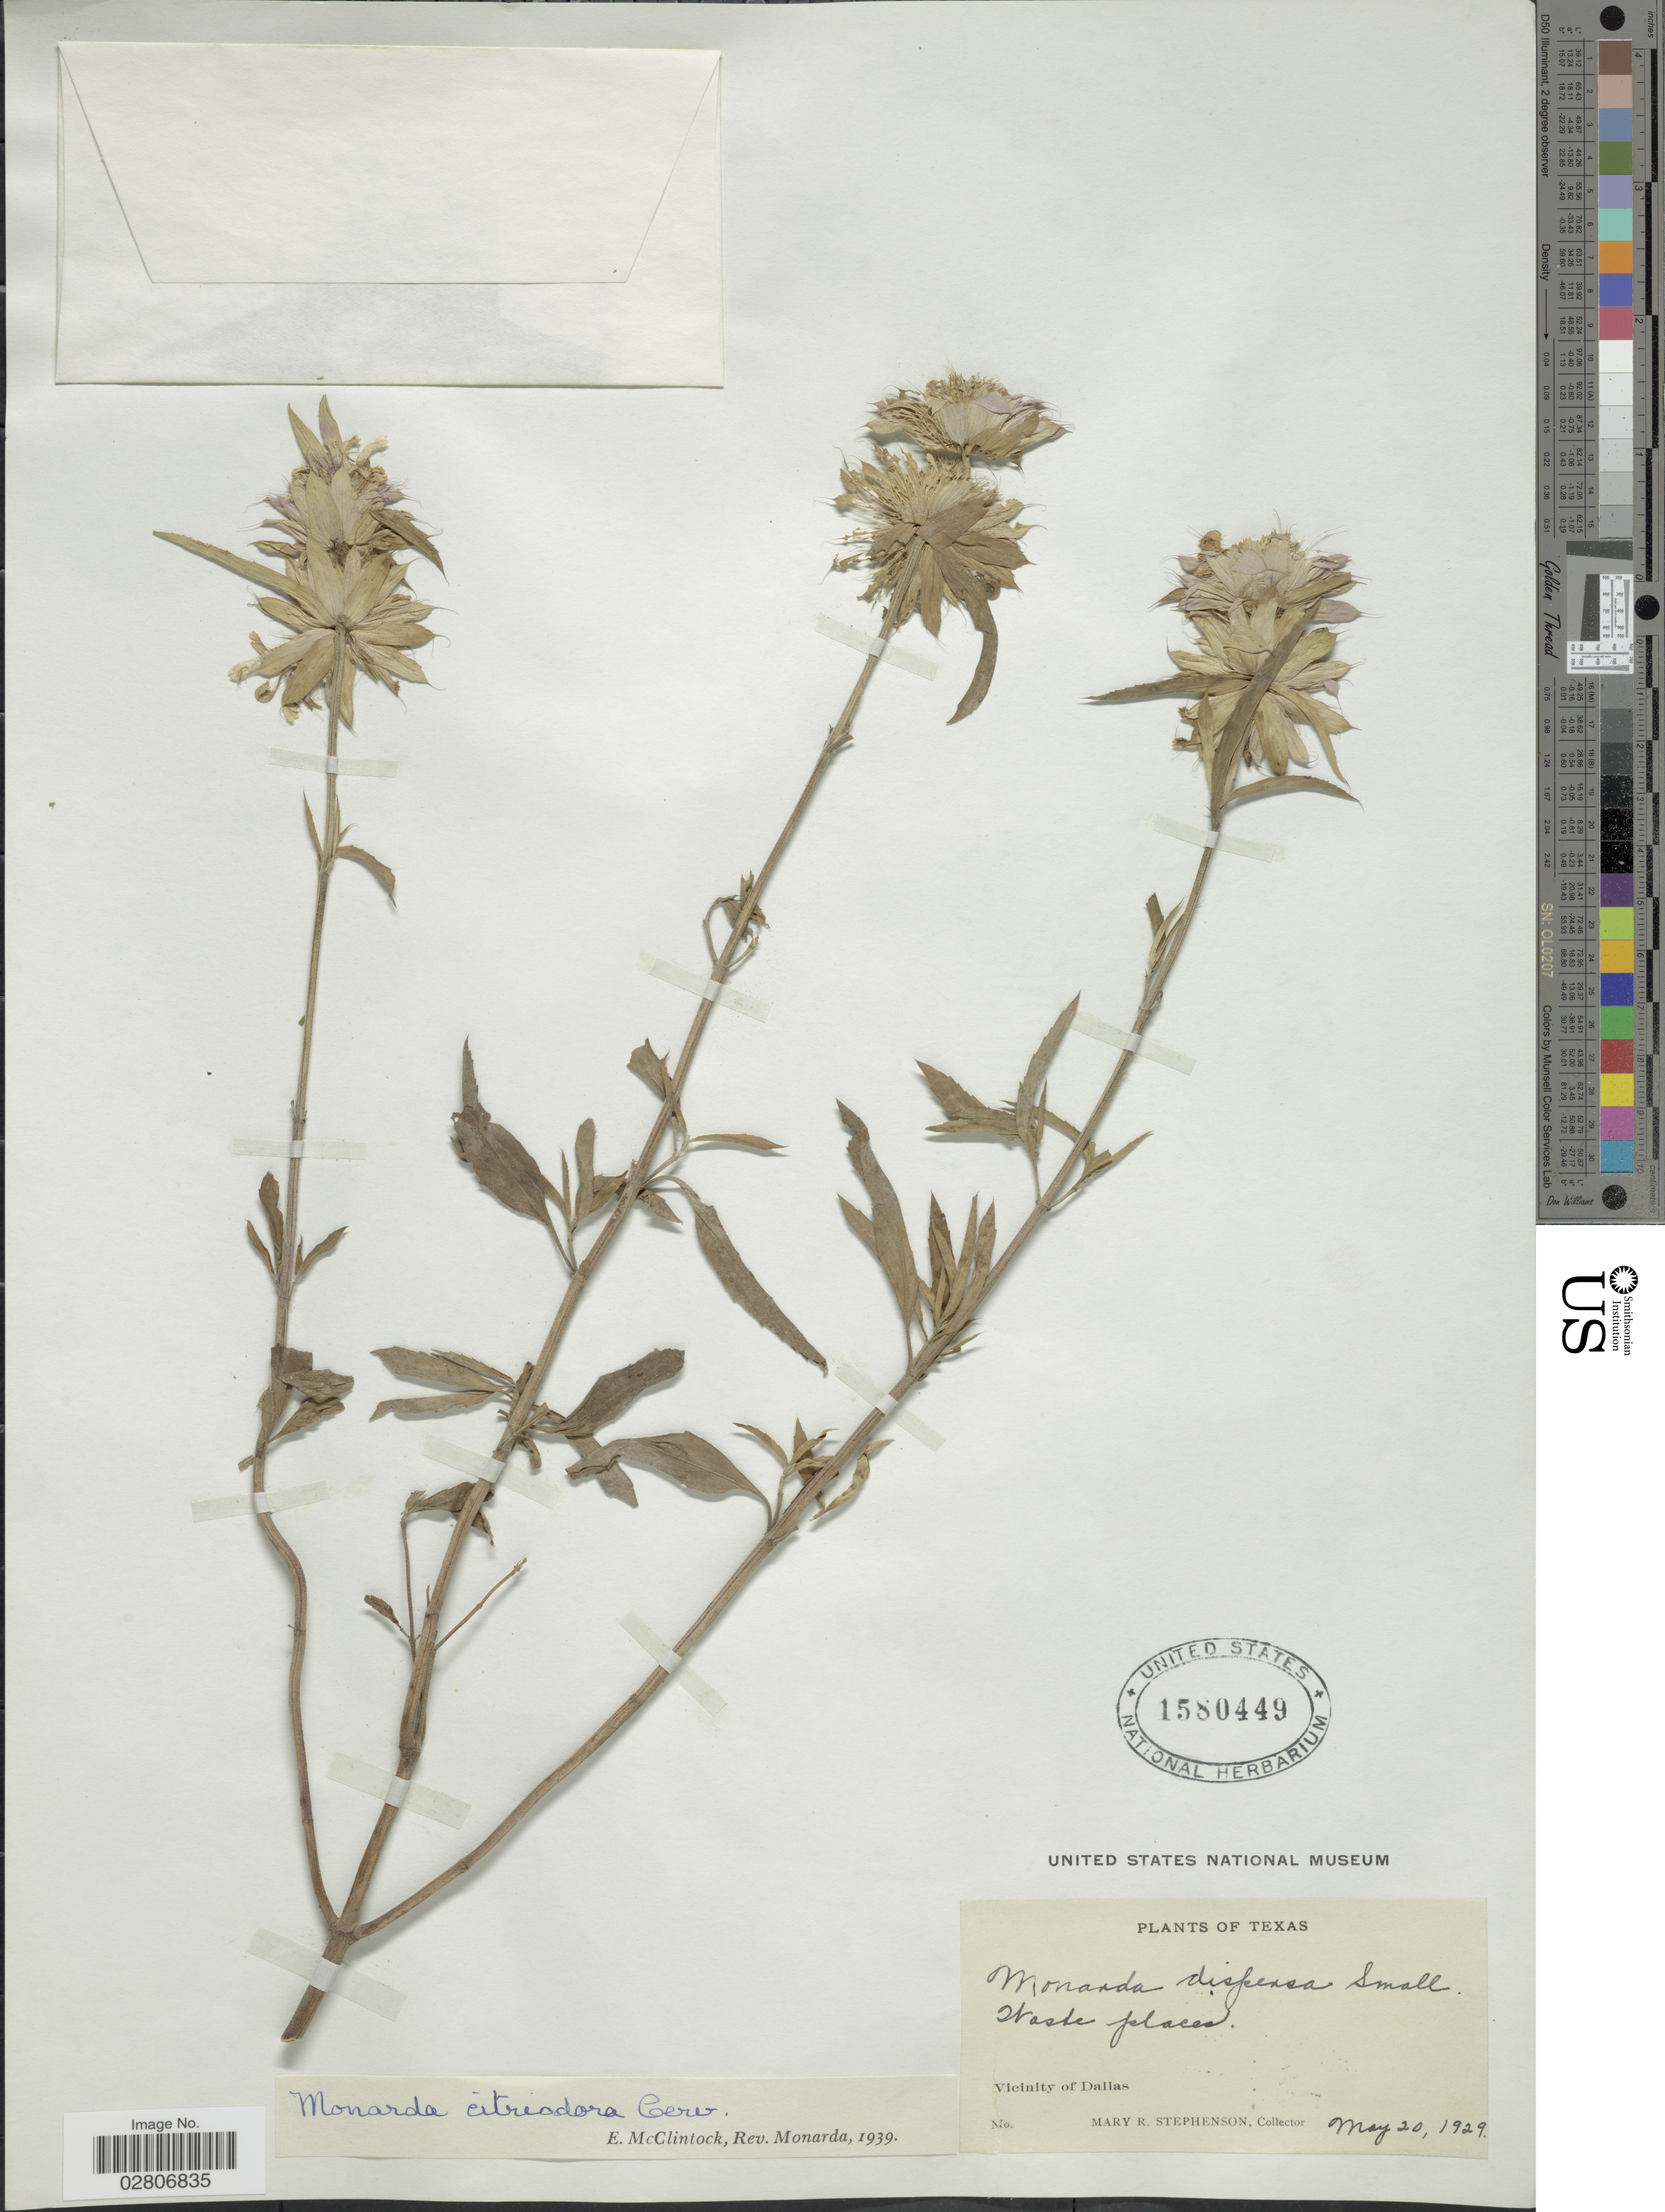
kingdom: Plantae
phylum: Tracheophyta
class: Magnoliopsida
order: Lamiales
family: Lamiaceae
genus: Monarda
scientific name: Monarda citriodora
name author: Cerv. ex Lag.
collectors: M. Stephenson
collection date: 1929-05-20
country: United States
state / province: Texas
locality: Vicinity of Dallas.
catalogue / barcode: US 1580449